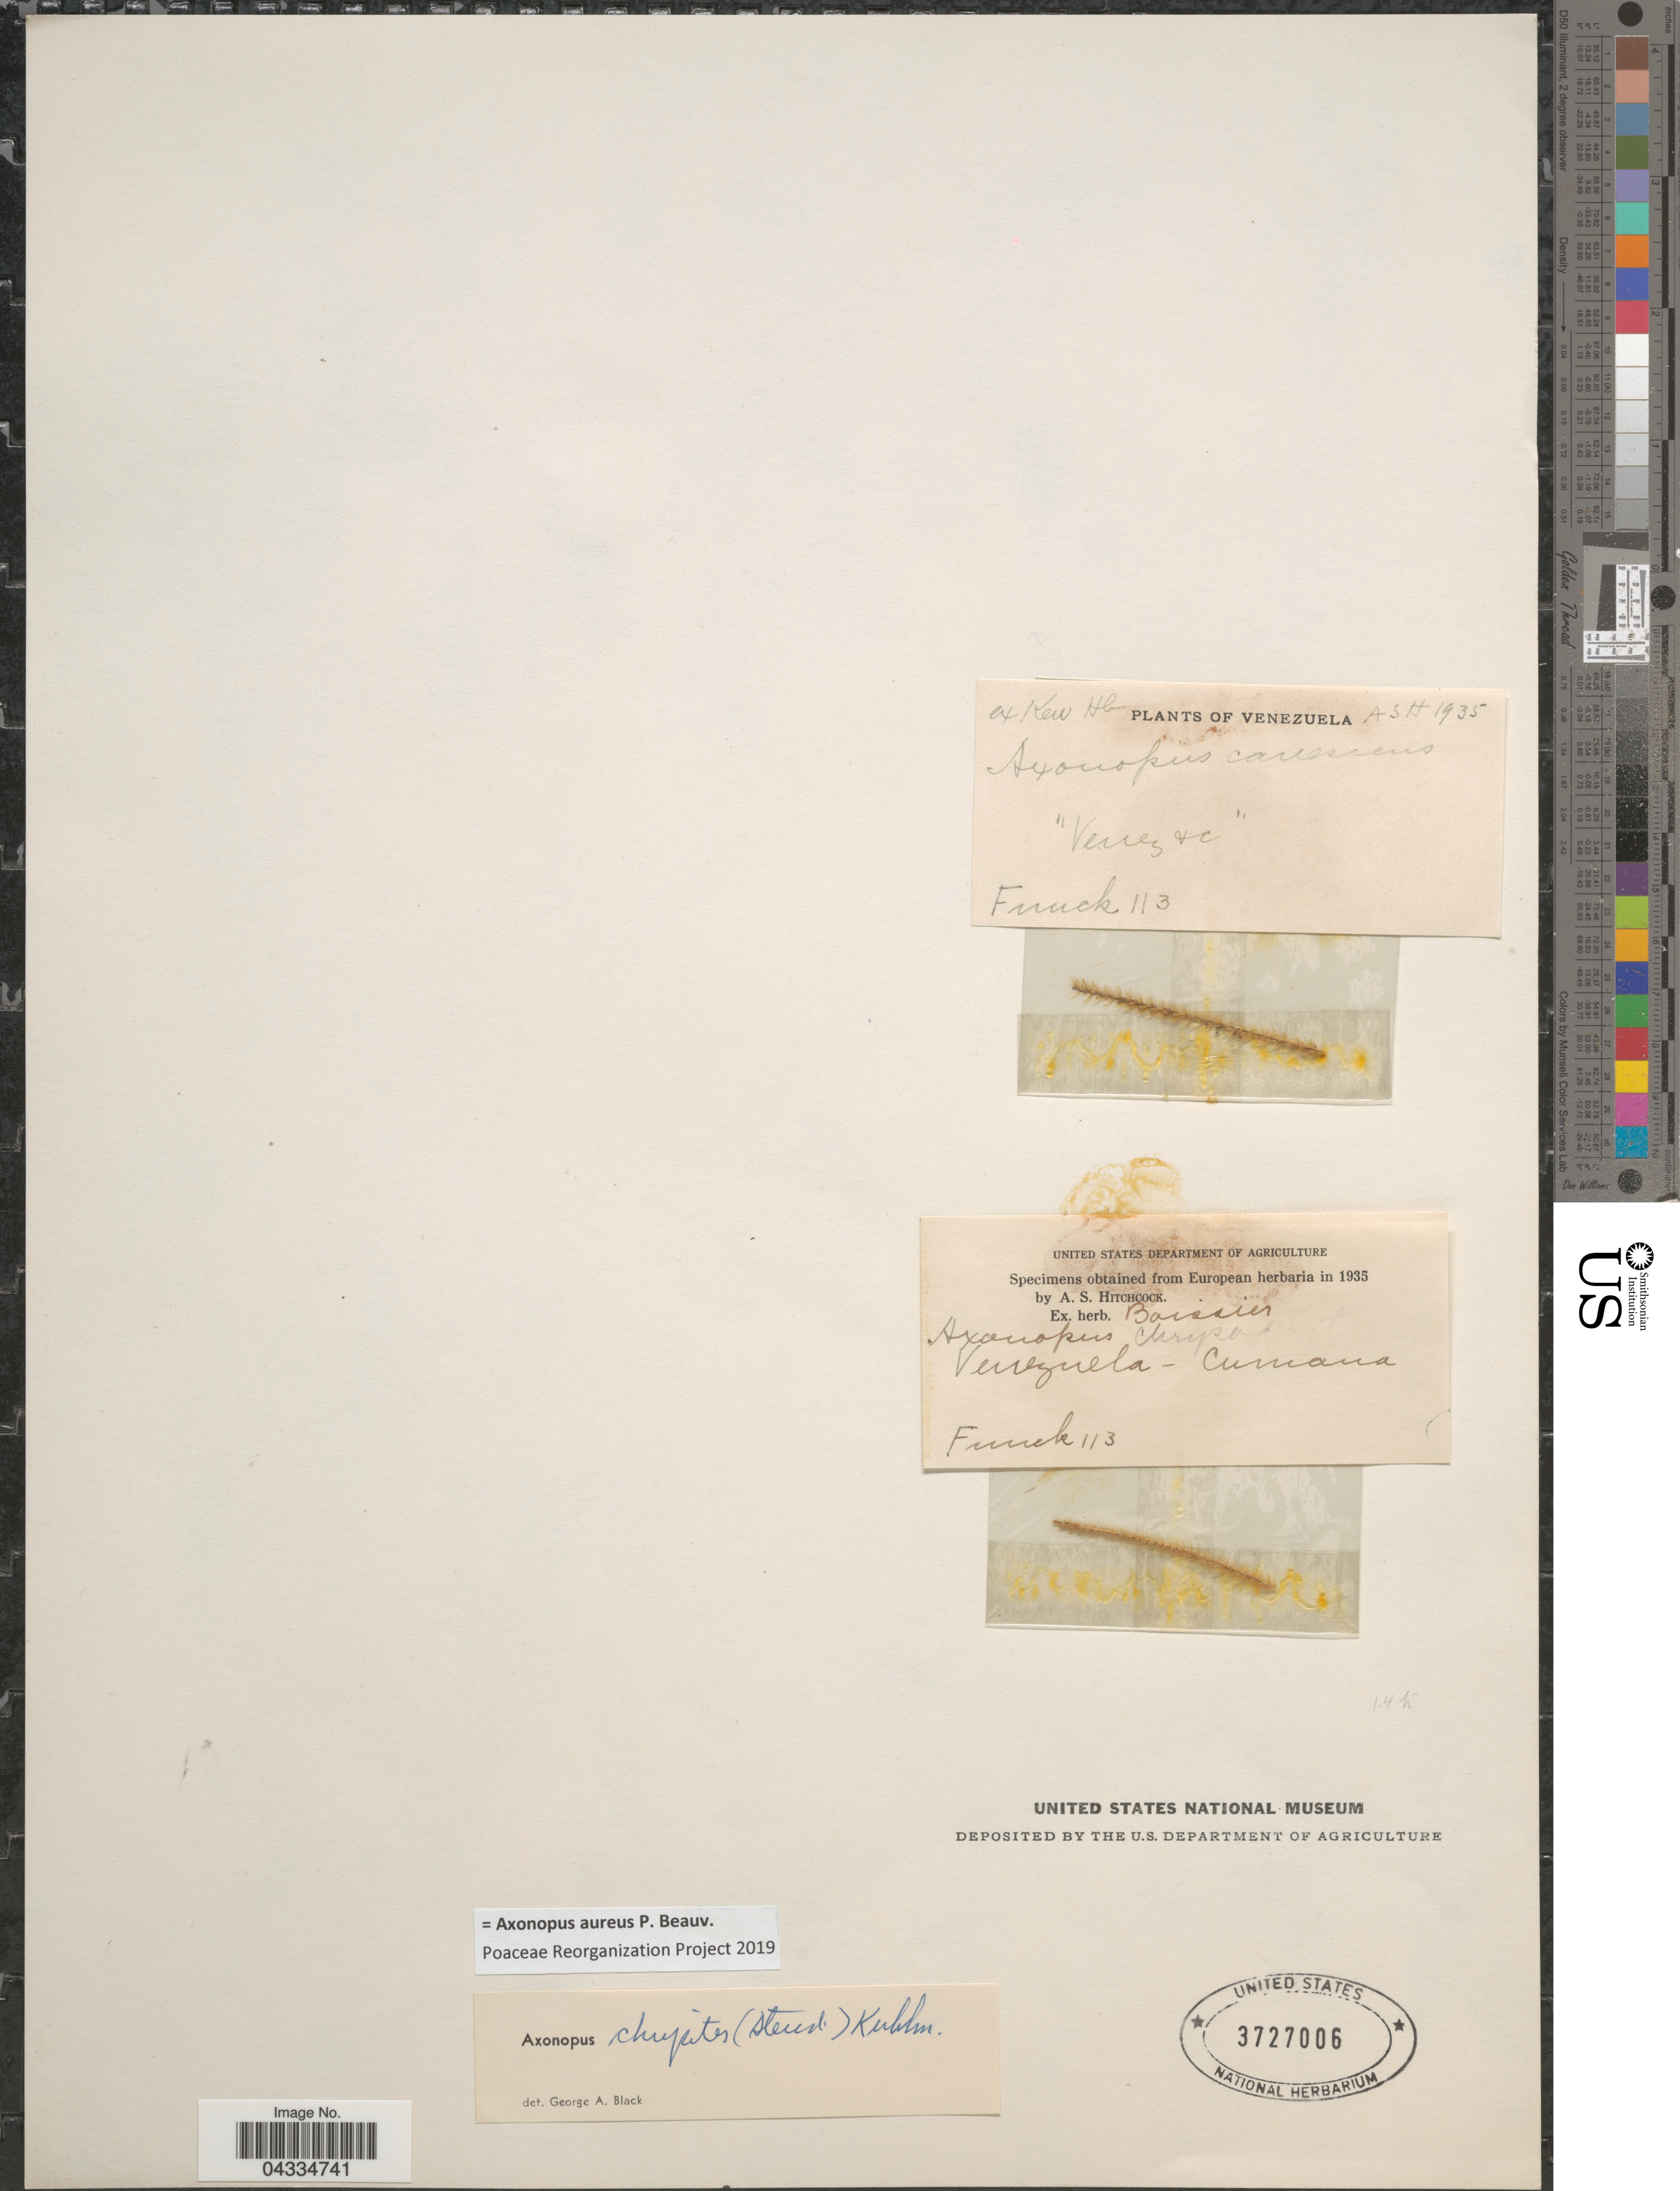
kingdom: Plantae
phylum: Tracheophyta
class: Liliopsida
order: Poales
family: Poaceae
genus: Axonopus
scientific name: Axonopus aureus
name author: P. Beauv.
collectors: -. Funck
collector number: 113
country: Venezuela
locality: Cumana.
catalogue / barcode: US 3727006